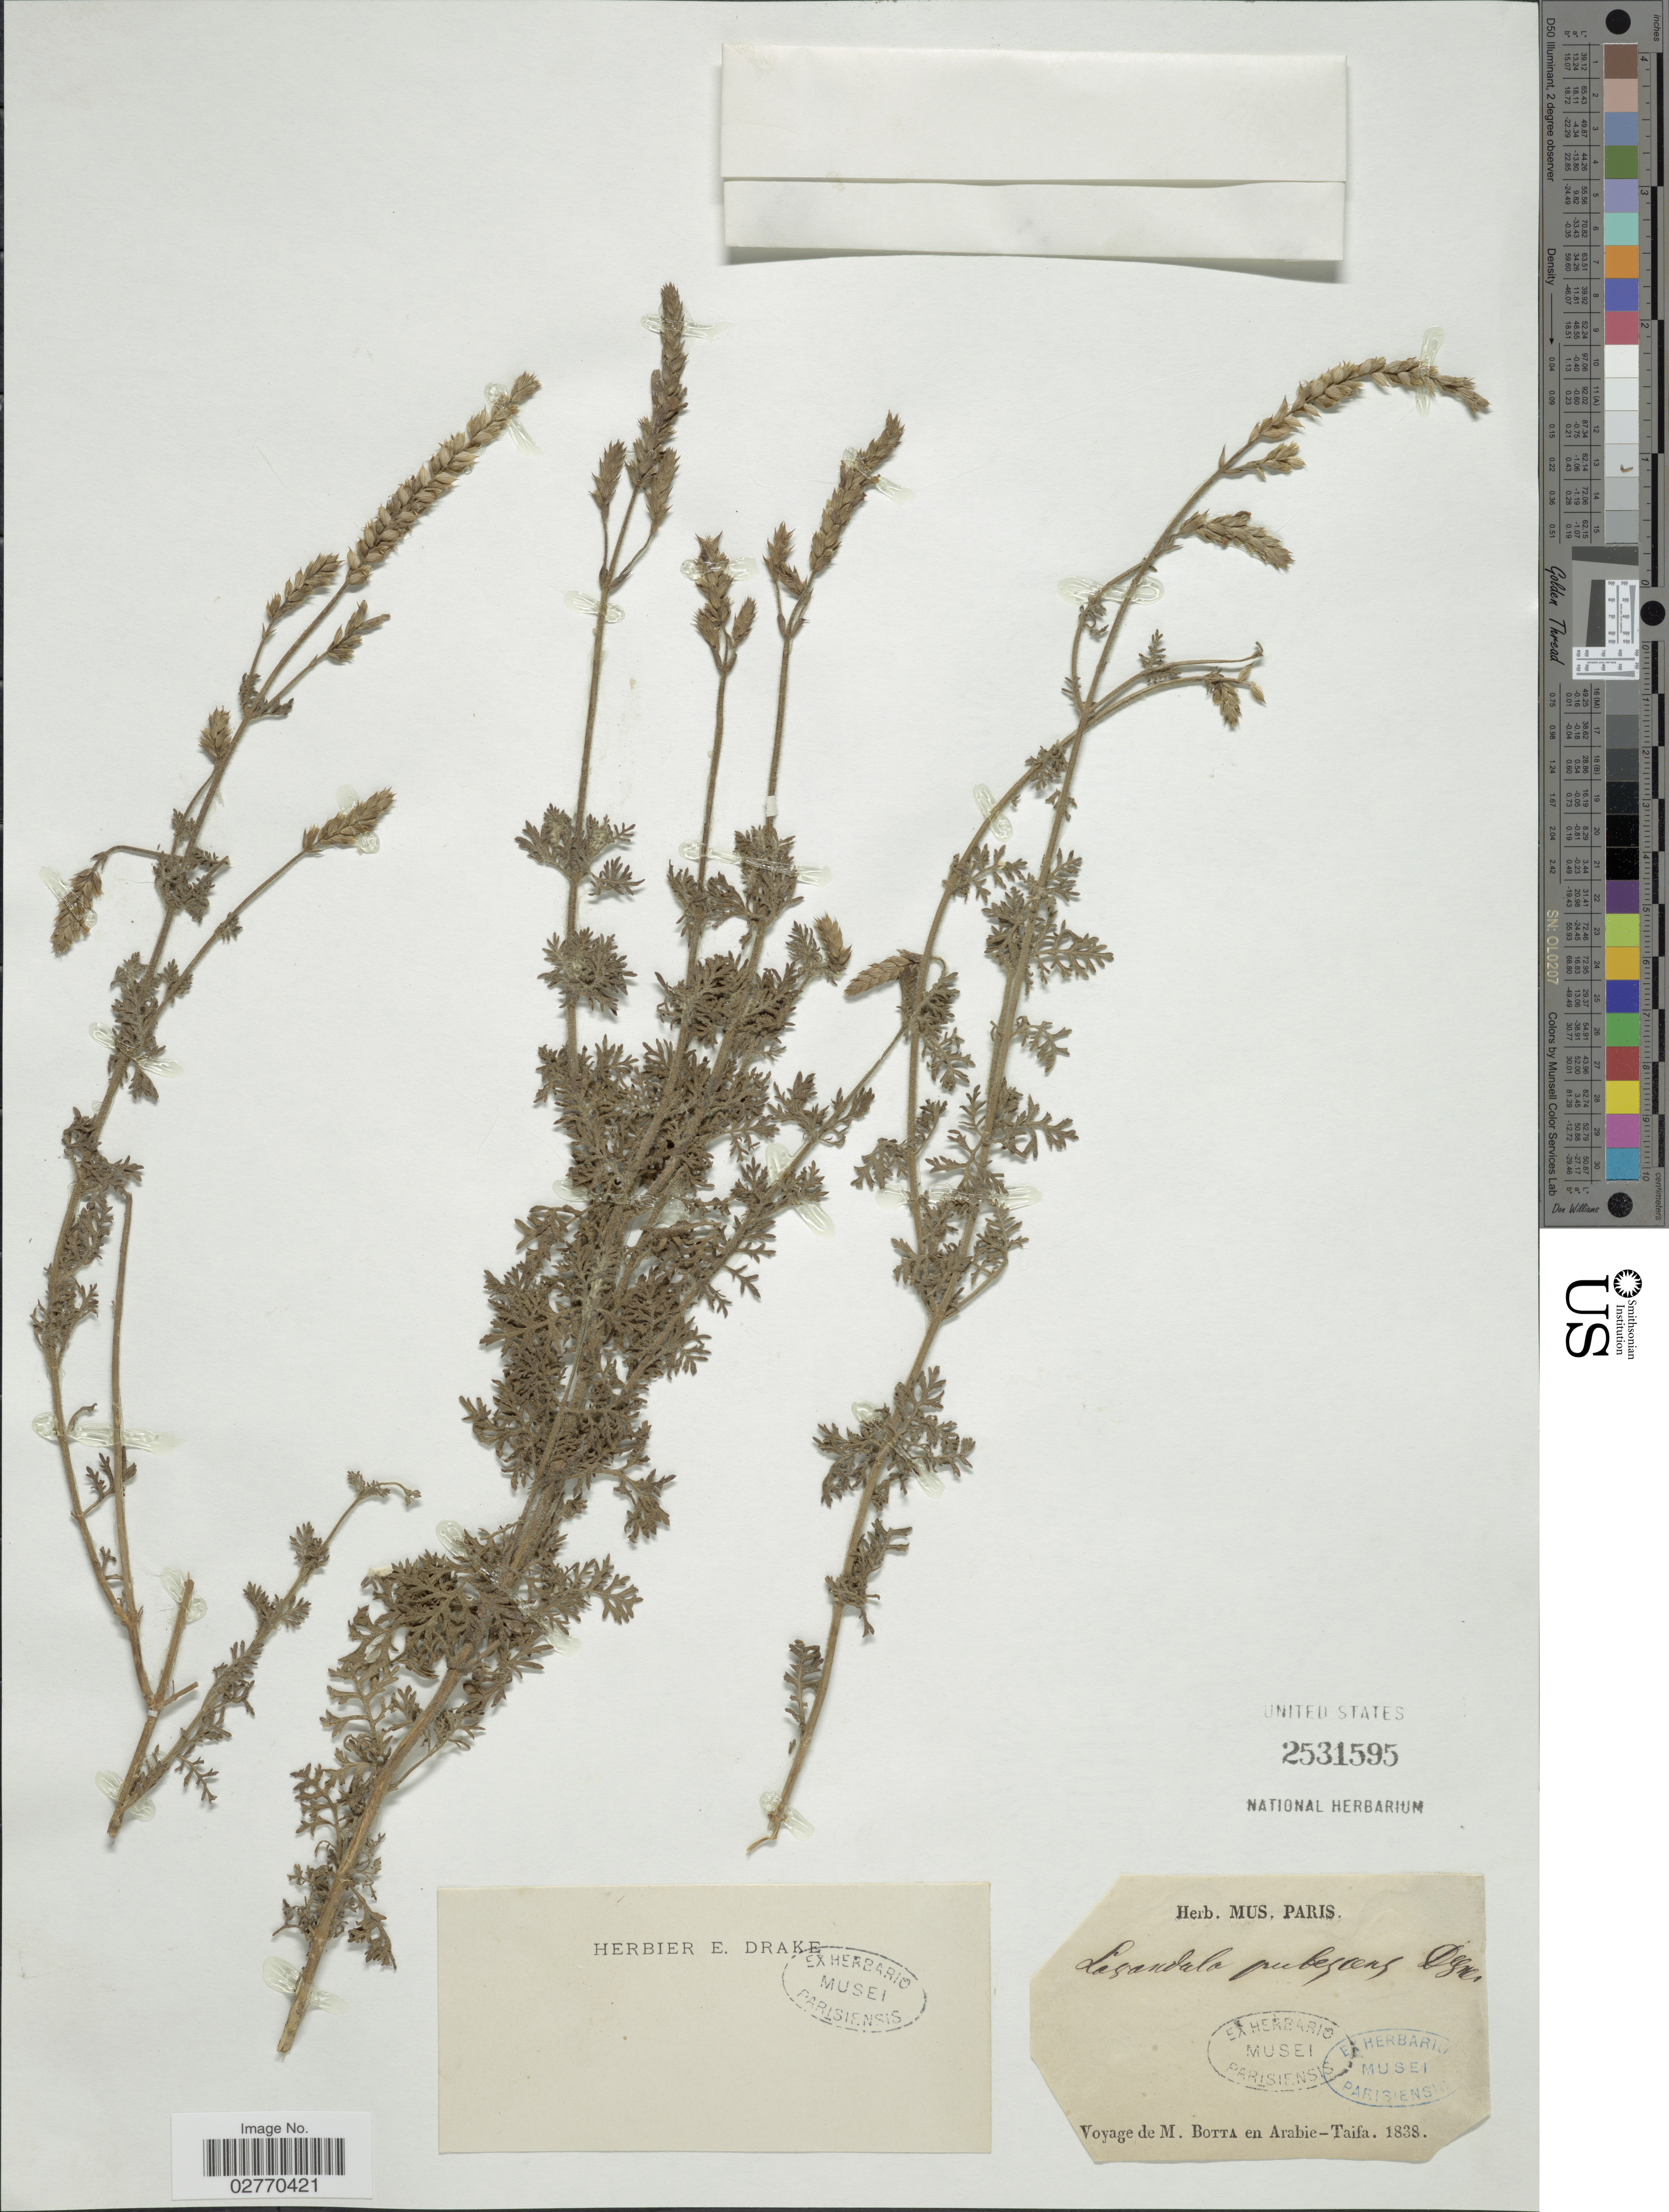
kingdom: Plantae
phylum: Tracheophyta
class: Magnoliopsida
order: Lamiales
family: Lamiaceae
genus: Lavandula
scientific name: Lavandula pubescens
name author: Decne.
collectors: M. Botta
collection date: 1838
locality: Arabie-Taifa.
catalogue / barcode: US 2531595